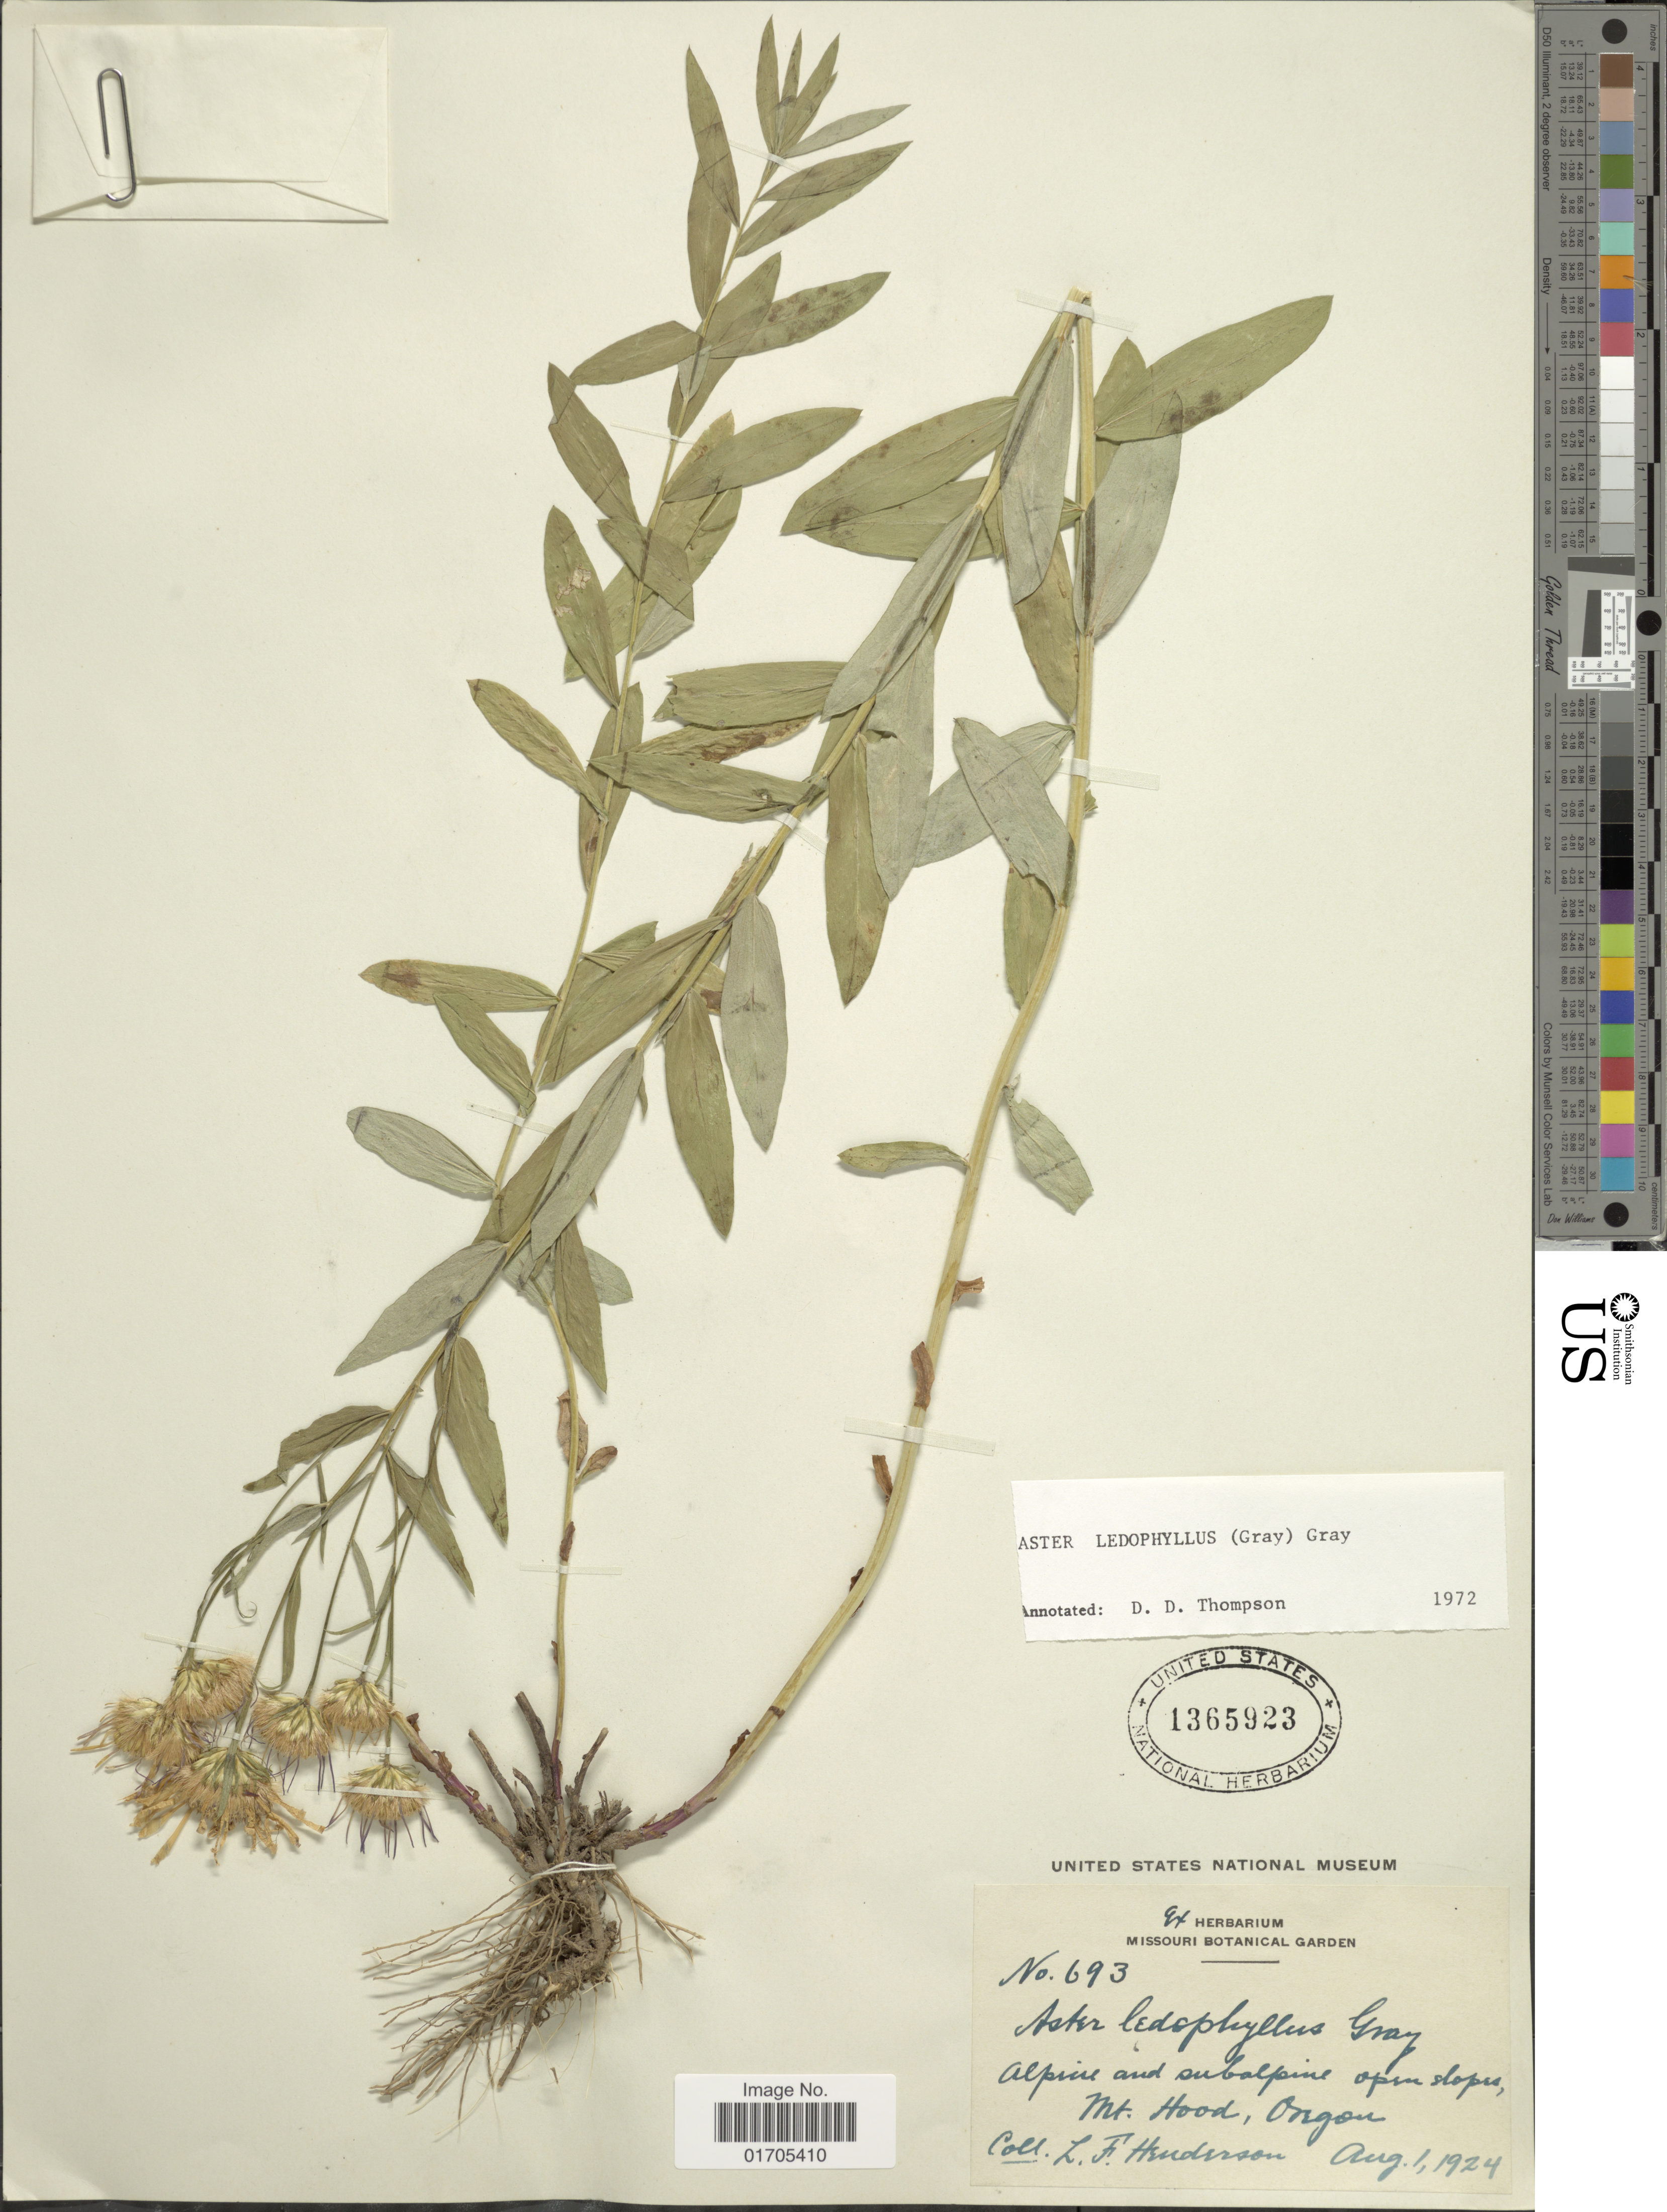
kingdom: Plantae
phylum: Tracheophyta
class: Magnoliopsida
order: Asterales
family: Asteraceae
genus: Eucephalus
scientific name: Eucephalus ledophyllus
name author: (A. Gray) Greene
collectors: L. Henderson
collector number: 693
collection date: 1924-08-01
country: United States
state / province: Oregon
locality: Alpine and subalpine open slopes, Mt. Hood, Oregon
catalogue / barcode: US 1365923